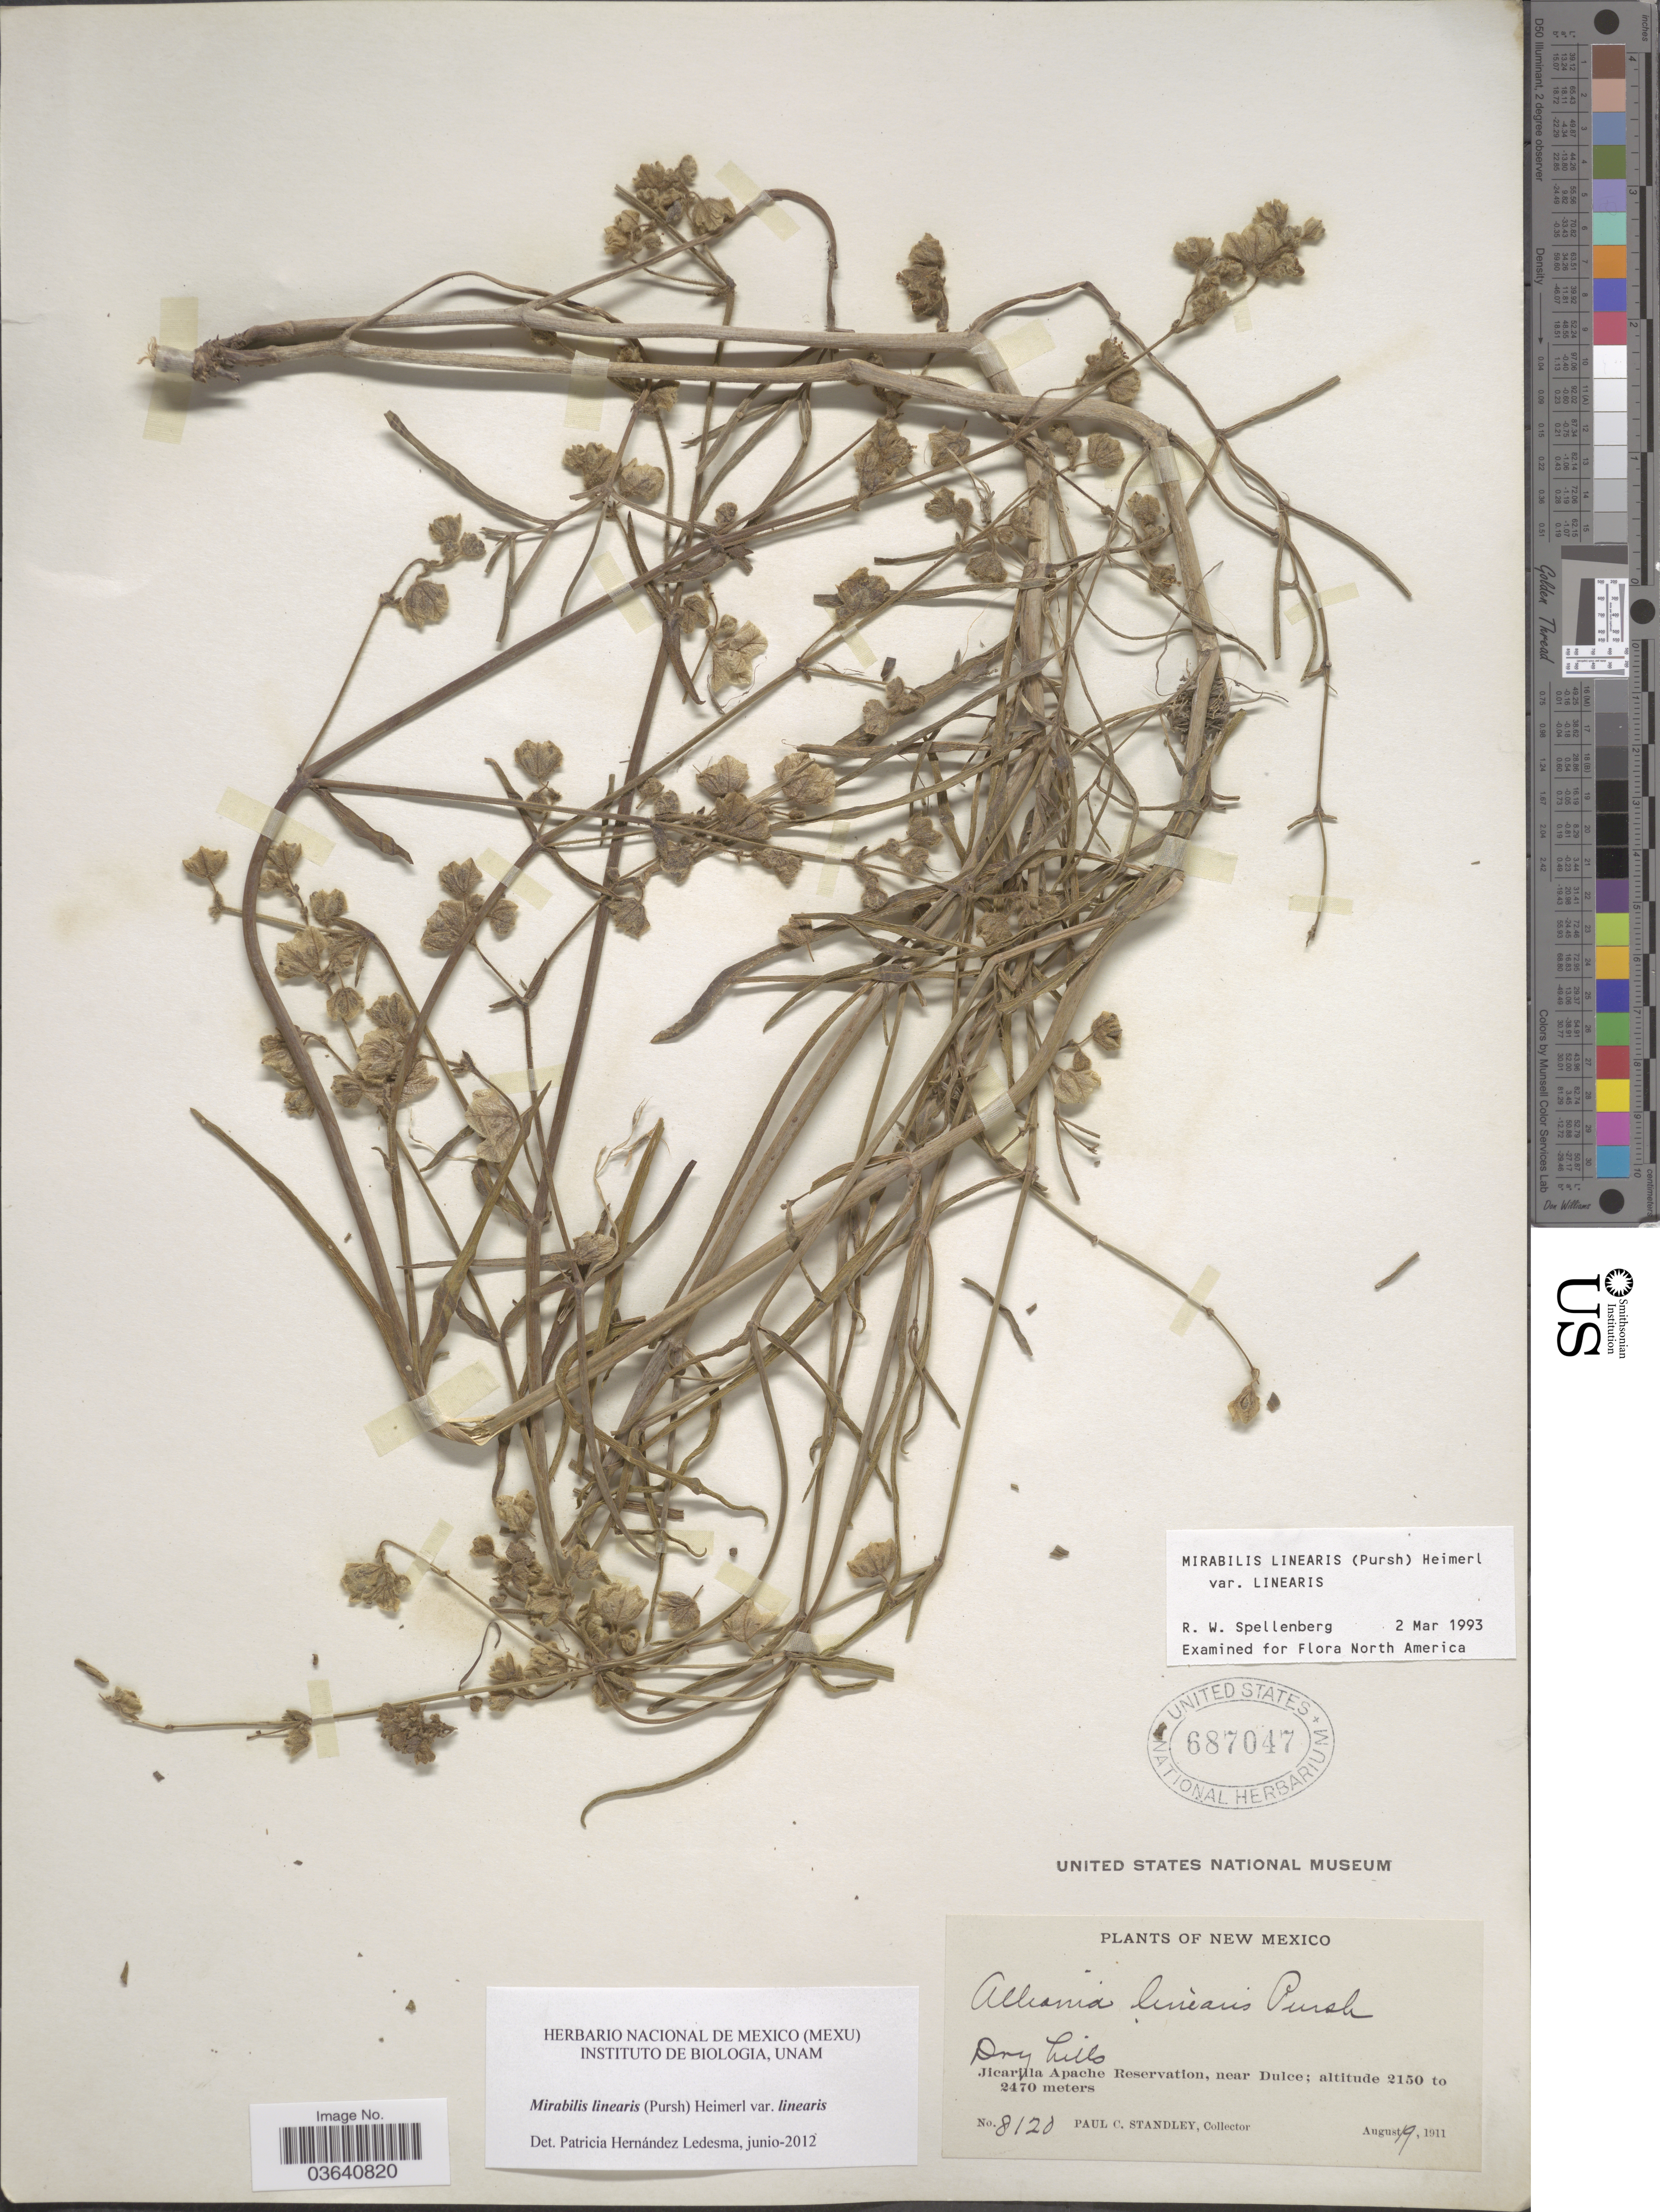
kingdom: Plantae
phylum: Tracheophyta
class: Magnoliopsida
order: Caryophyllales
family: Nyctaginaceae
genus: Mirabilis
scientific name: Mirabilis linearis var. linearis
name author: (Pursh) Heimerl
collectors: P. C. Standley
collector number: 8120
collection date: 1911-08-19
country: United States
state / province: New Mexico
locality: Jicarilla Apache Reservation, near Dulce.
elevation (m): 2150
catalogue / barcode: US 687047